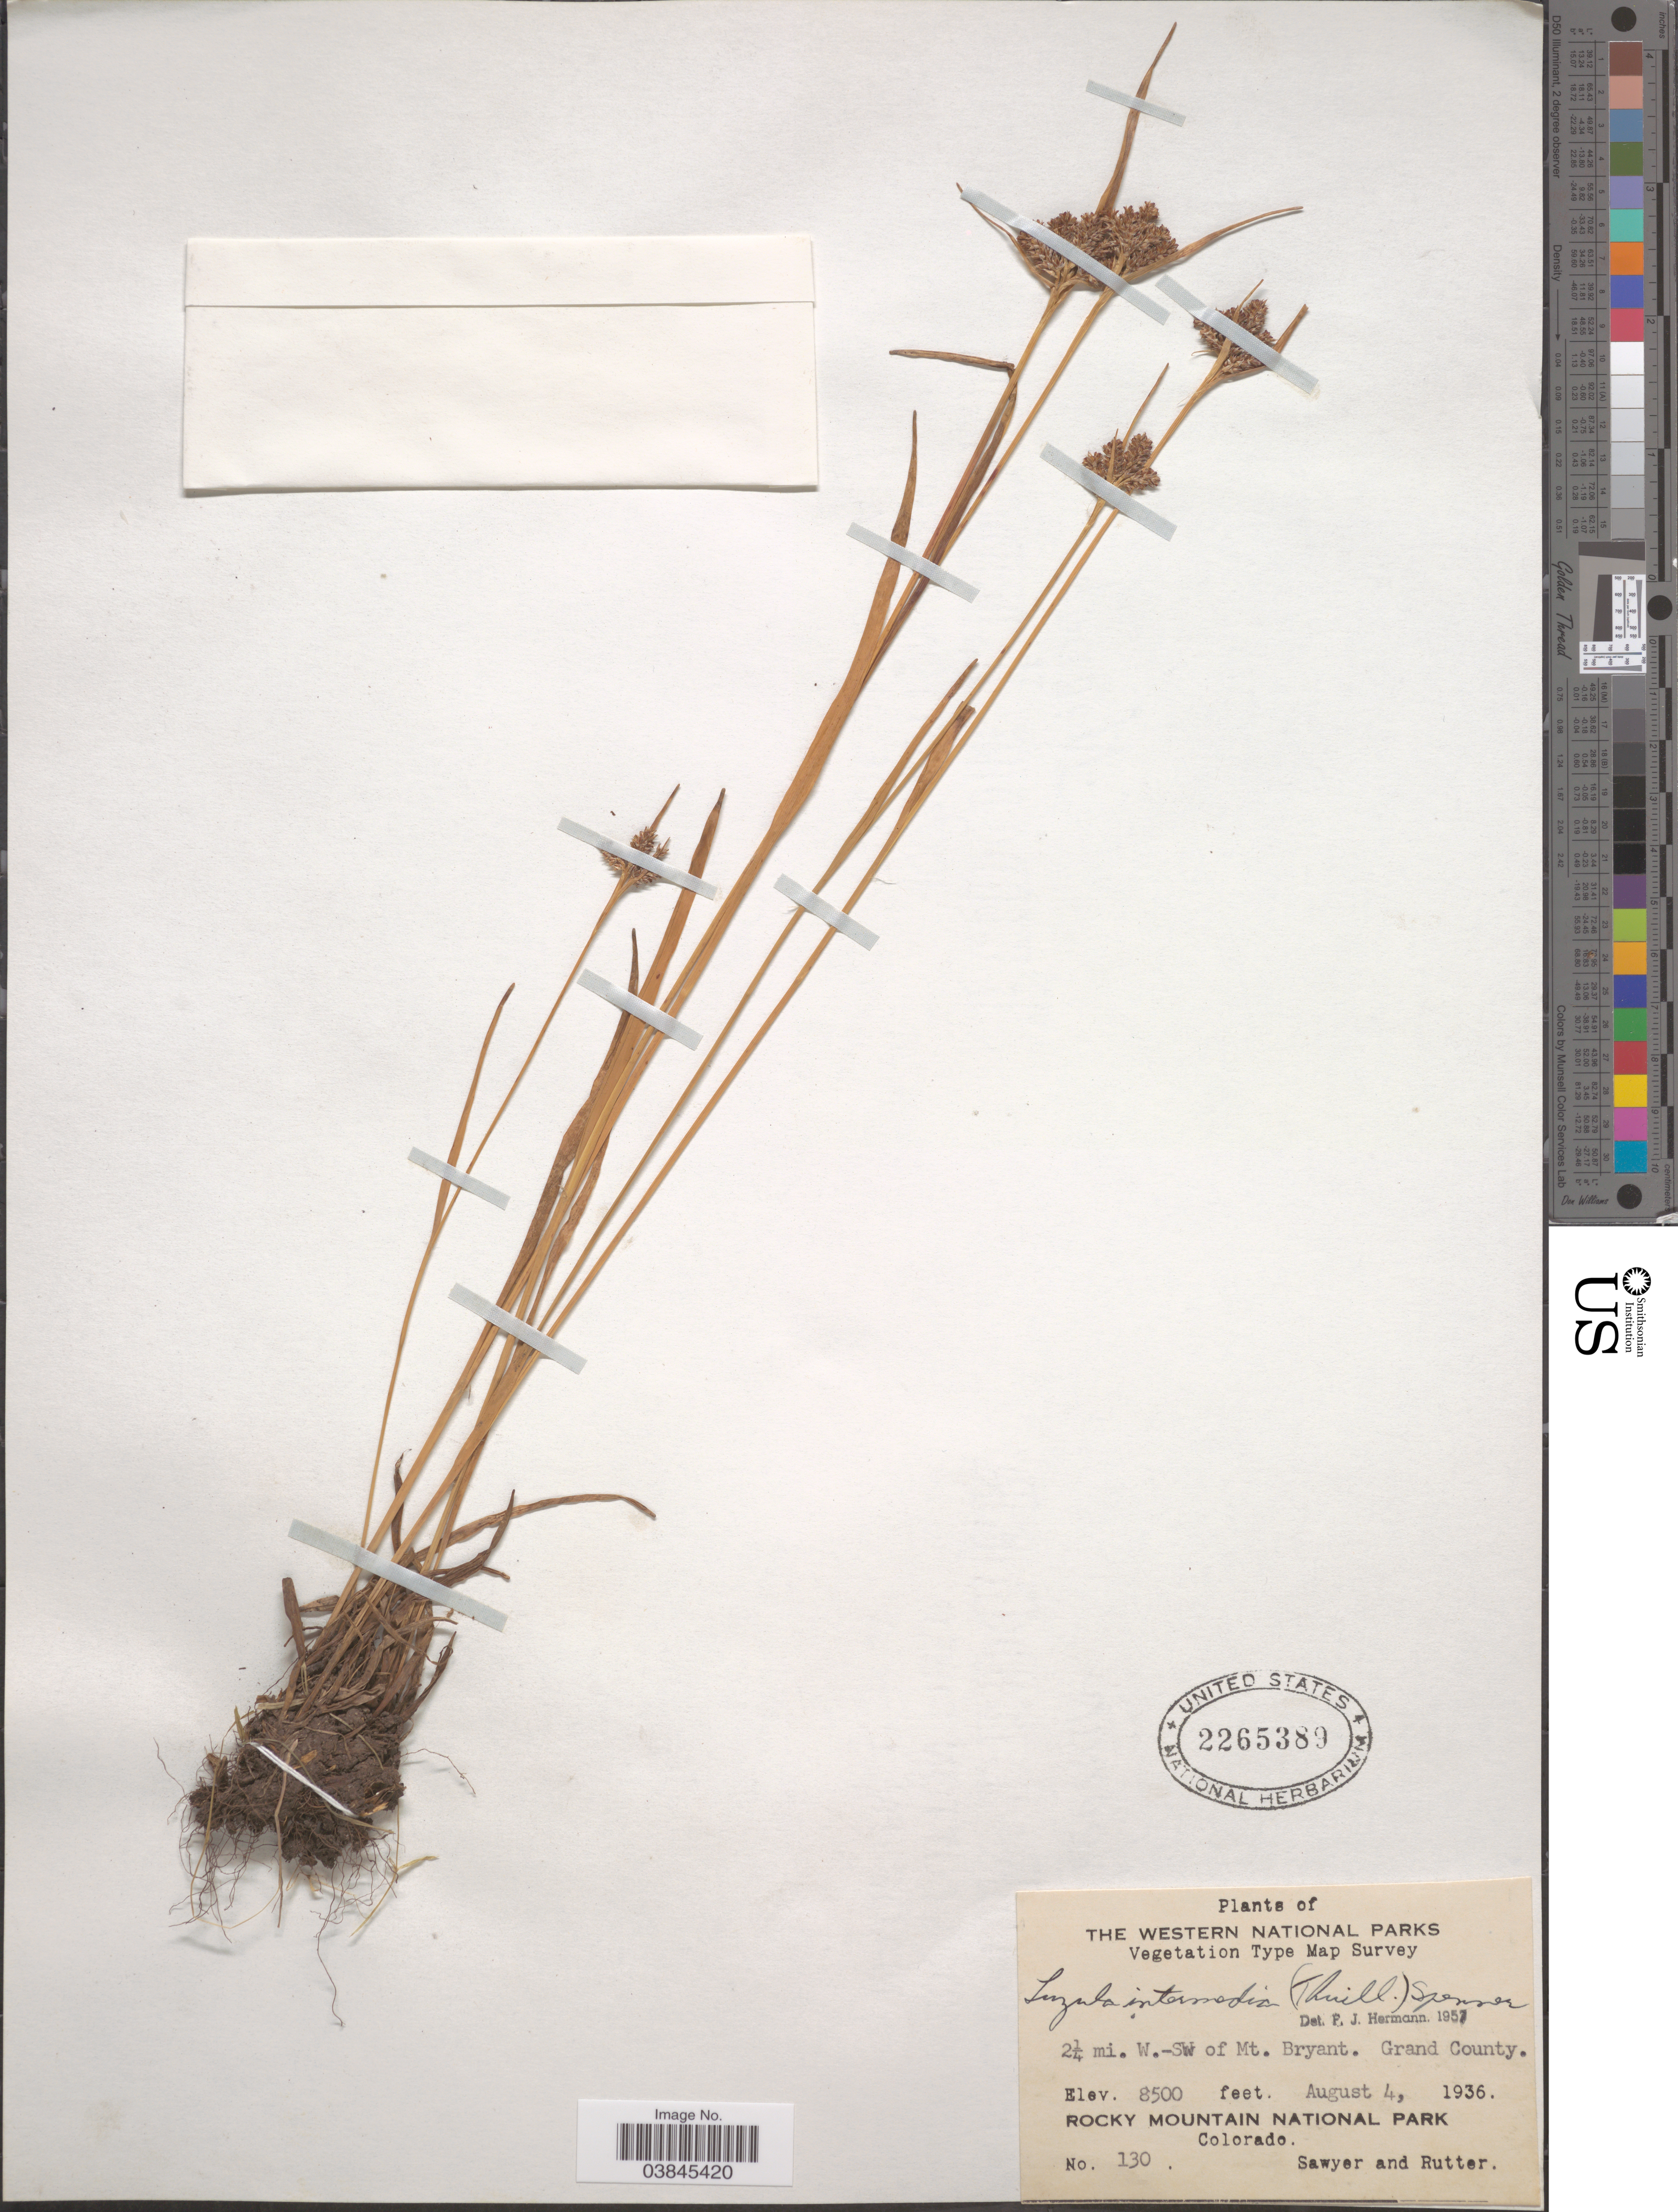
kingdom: Plantae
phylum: Tracheophyta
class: Liliopsida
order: Poales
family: Juncaceae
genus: Luzula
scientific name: Luzula campestris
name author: (L.) DC.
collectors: Sawyer & Rutter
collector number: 130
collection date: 1936-08-04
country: United States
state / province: Colorado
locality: The Western National Parks. 2¼ mi. W.-SW of Mt. Bryant. Grand County. Rocky Mountain National Park.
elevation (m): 2591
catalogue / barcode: US 2265389